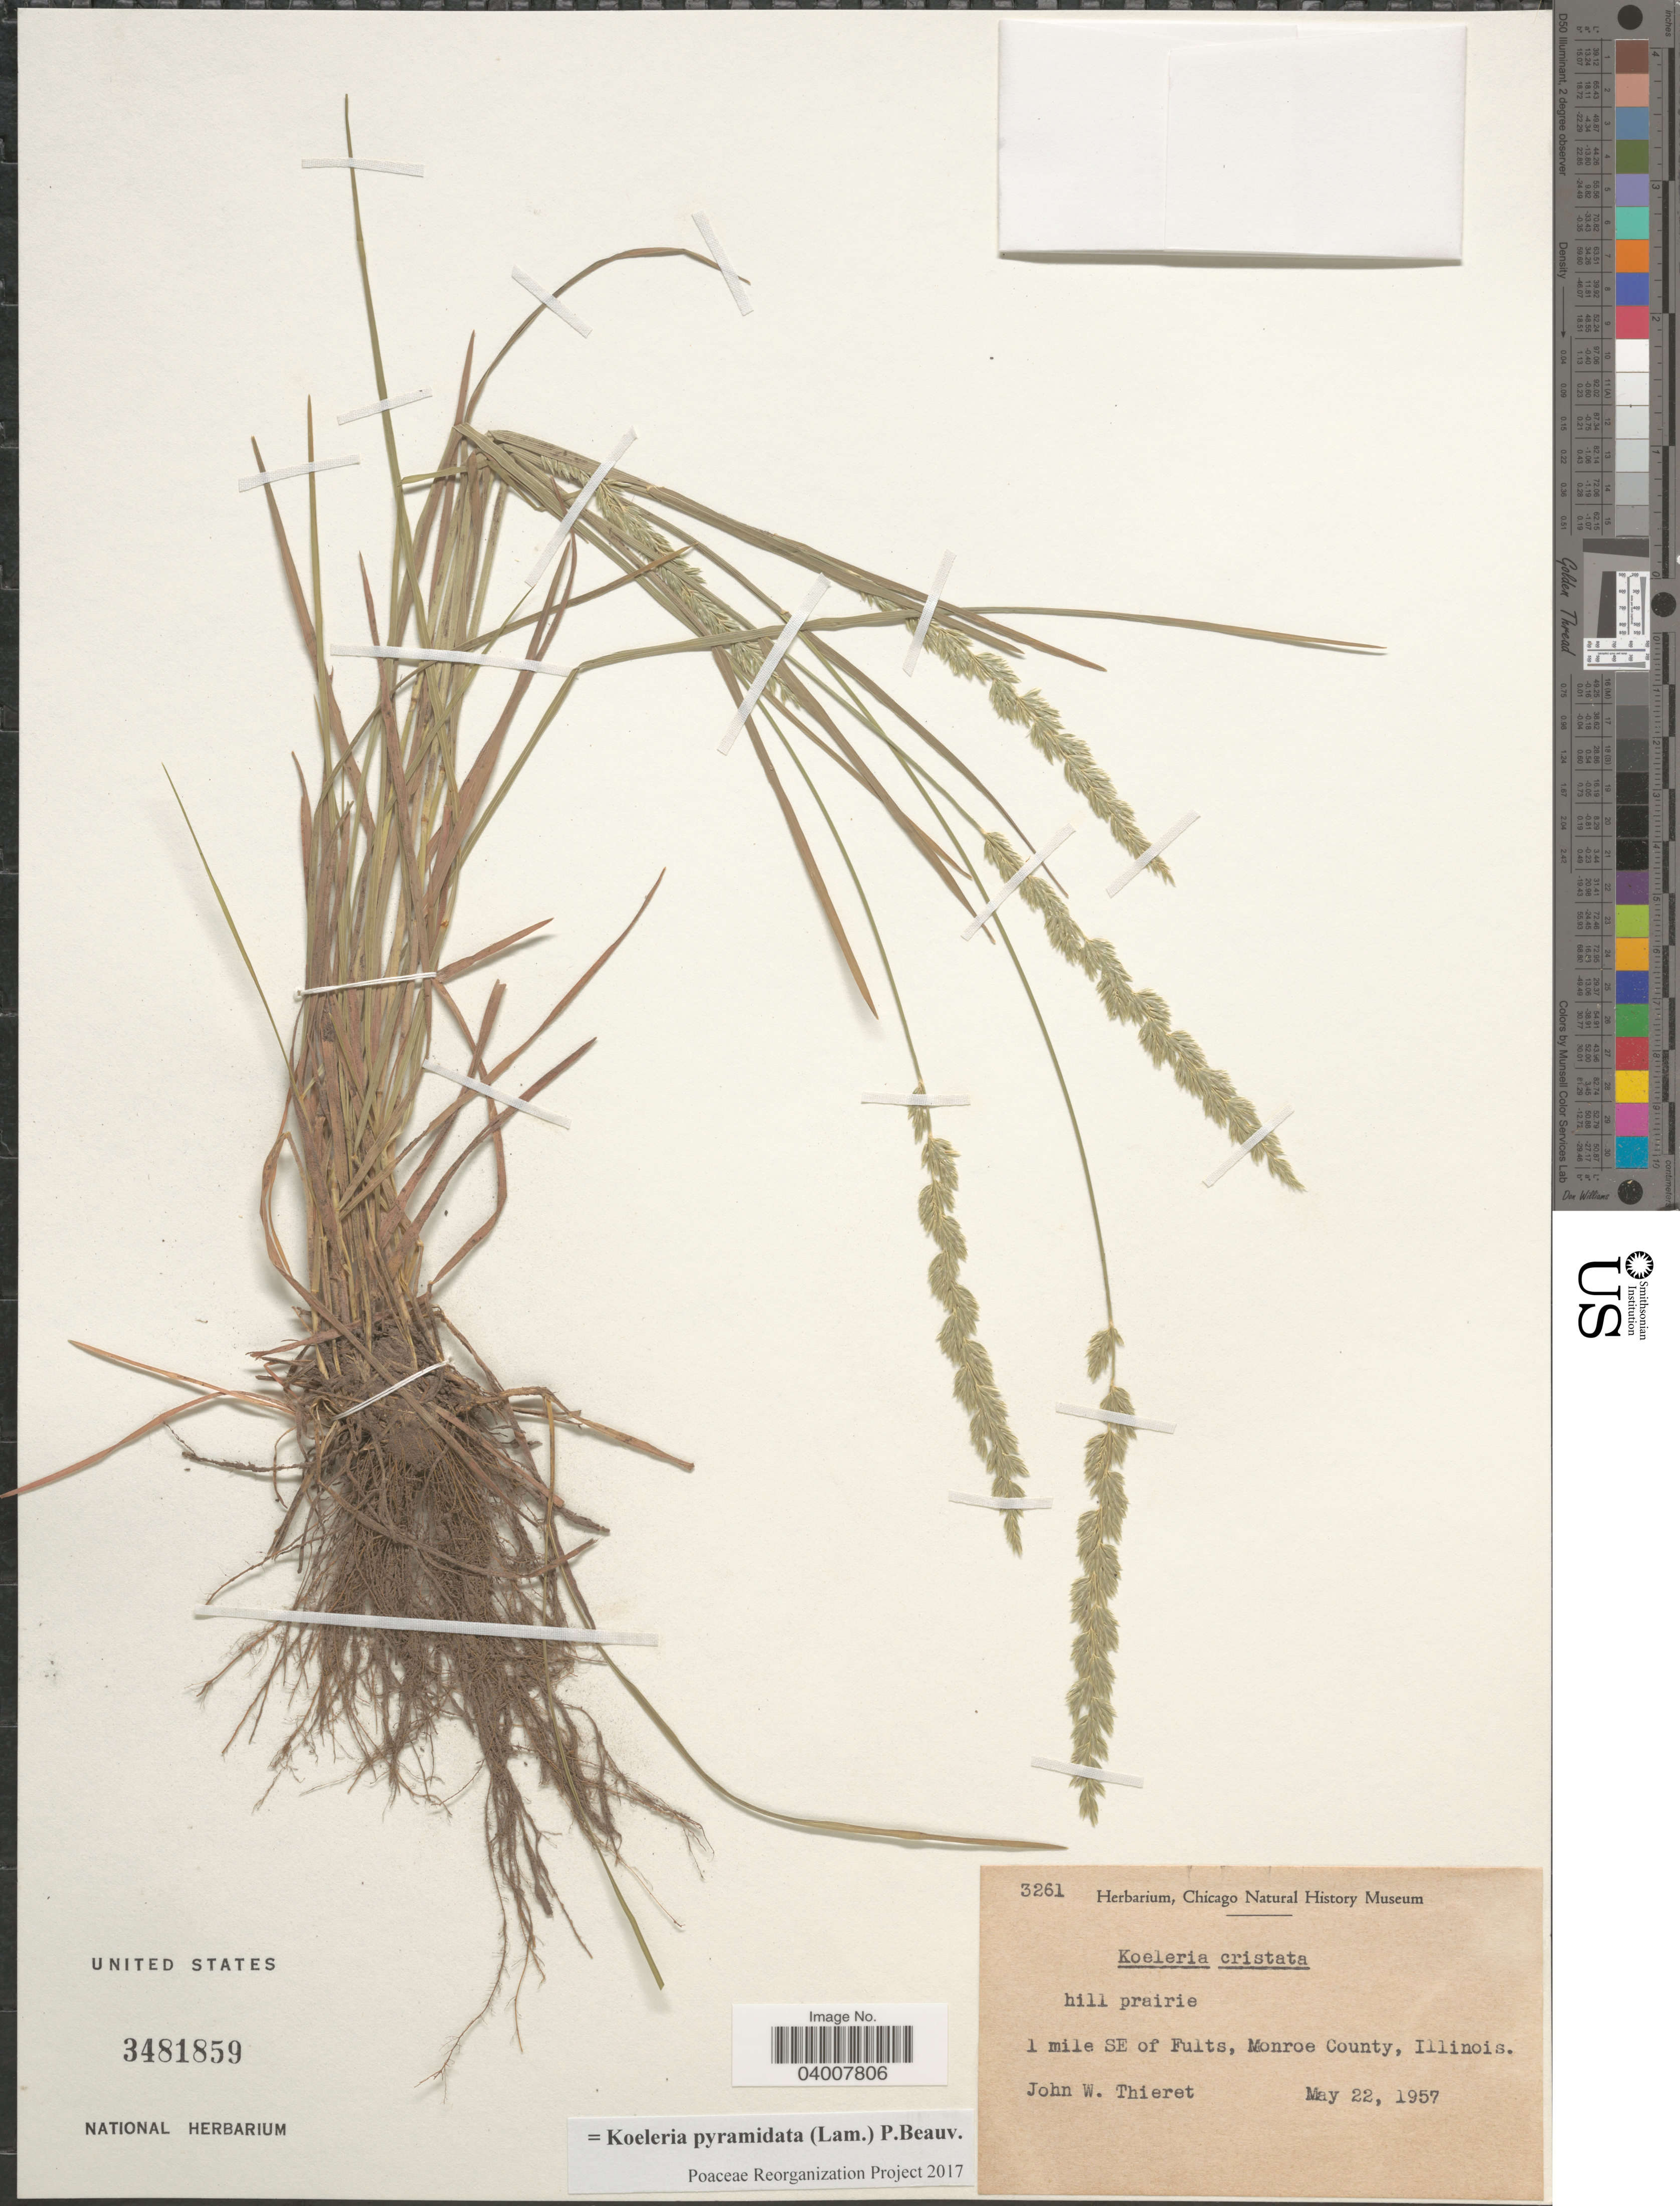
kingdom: Plantae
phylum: Tracheophyta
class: Liliopsida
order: Poales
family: Poaceae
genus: Koeleria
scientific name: Koeleria pyramidata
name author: (Lam.) P. Beauv.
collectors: J. W. Thieret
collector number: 3261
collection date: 1957-05-22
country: United States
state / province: Illinois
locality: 1 mile SE of Fults, Monroe County.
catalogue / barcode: US 3481859